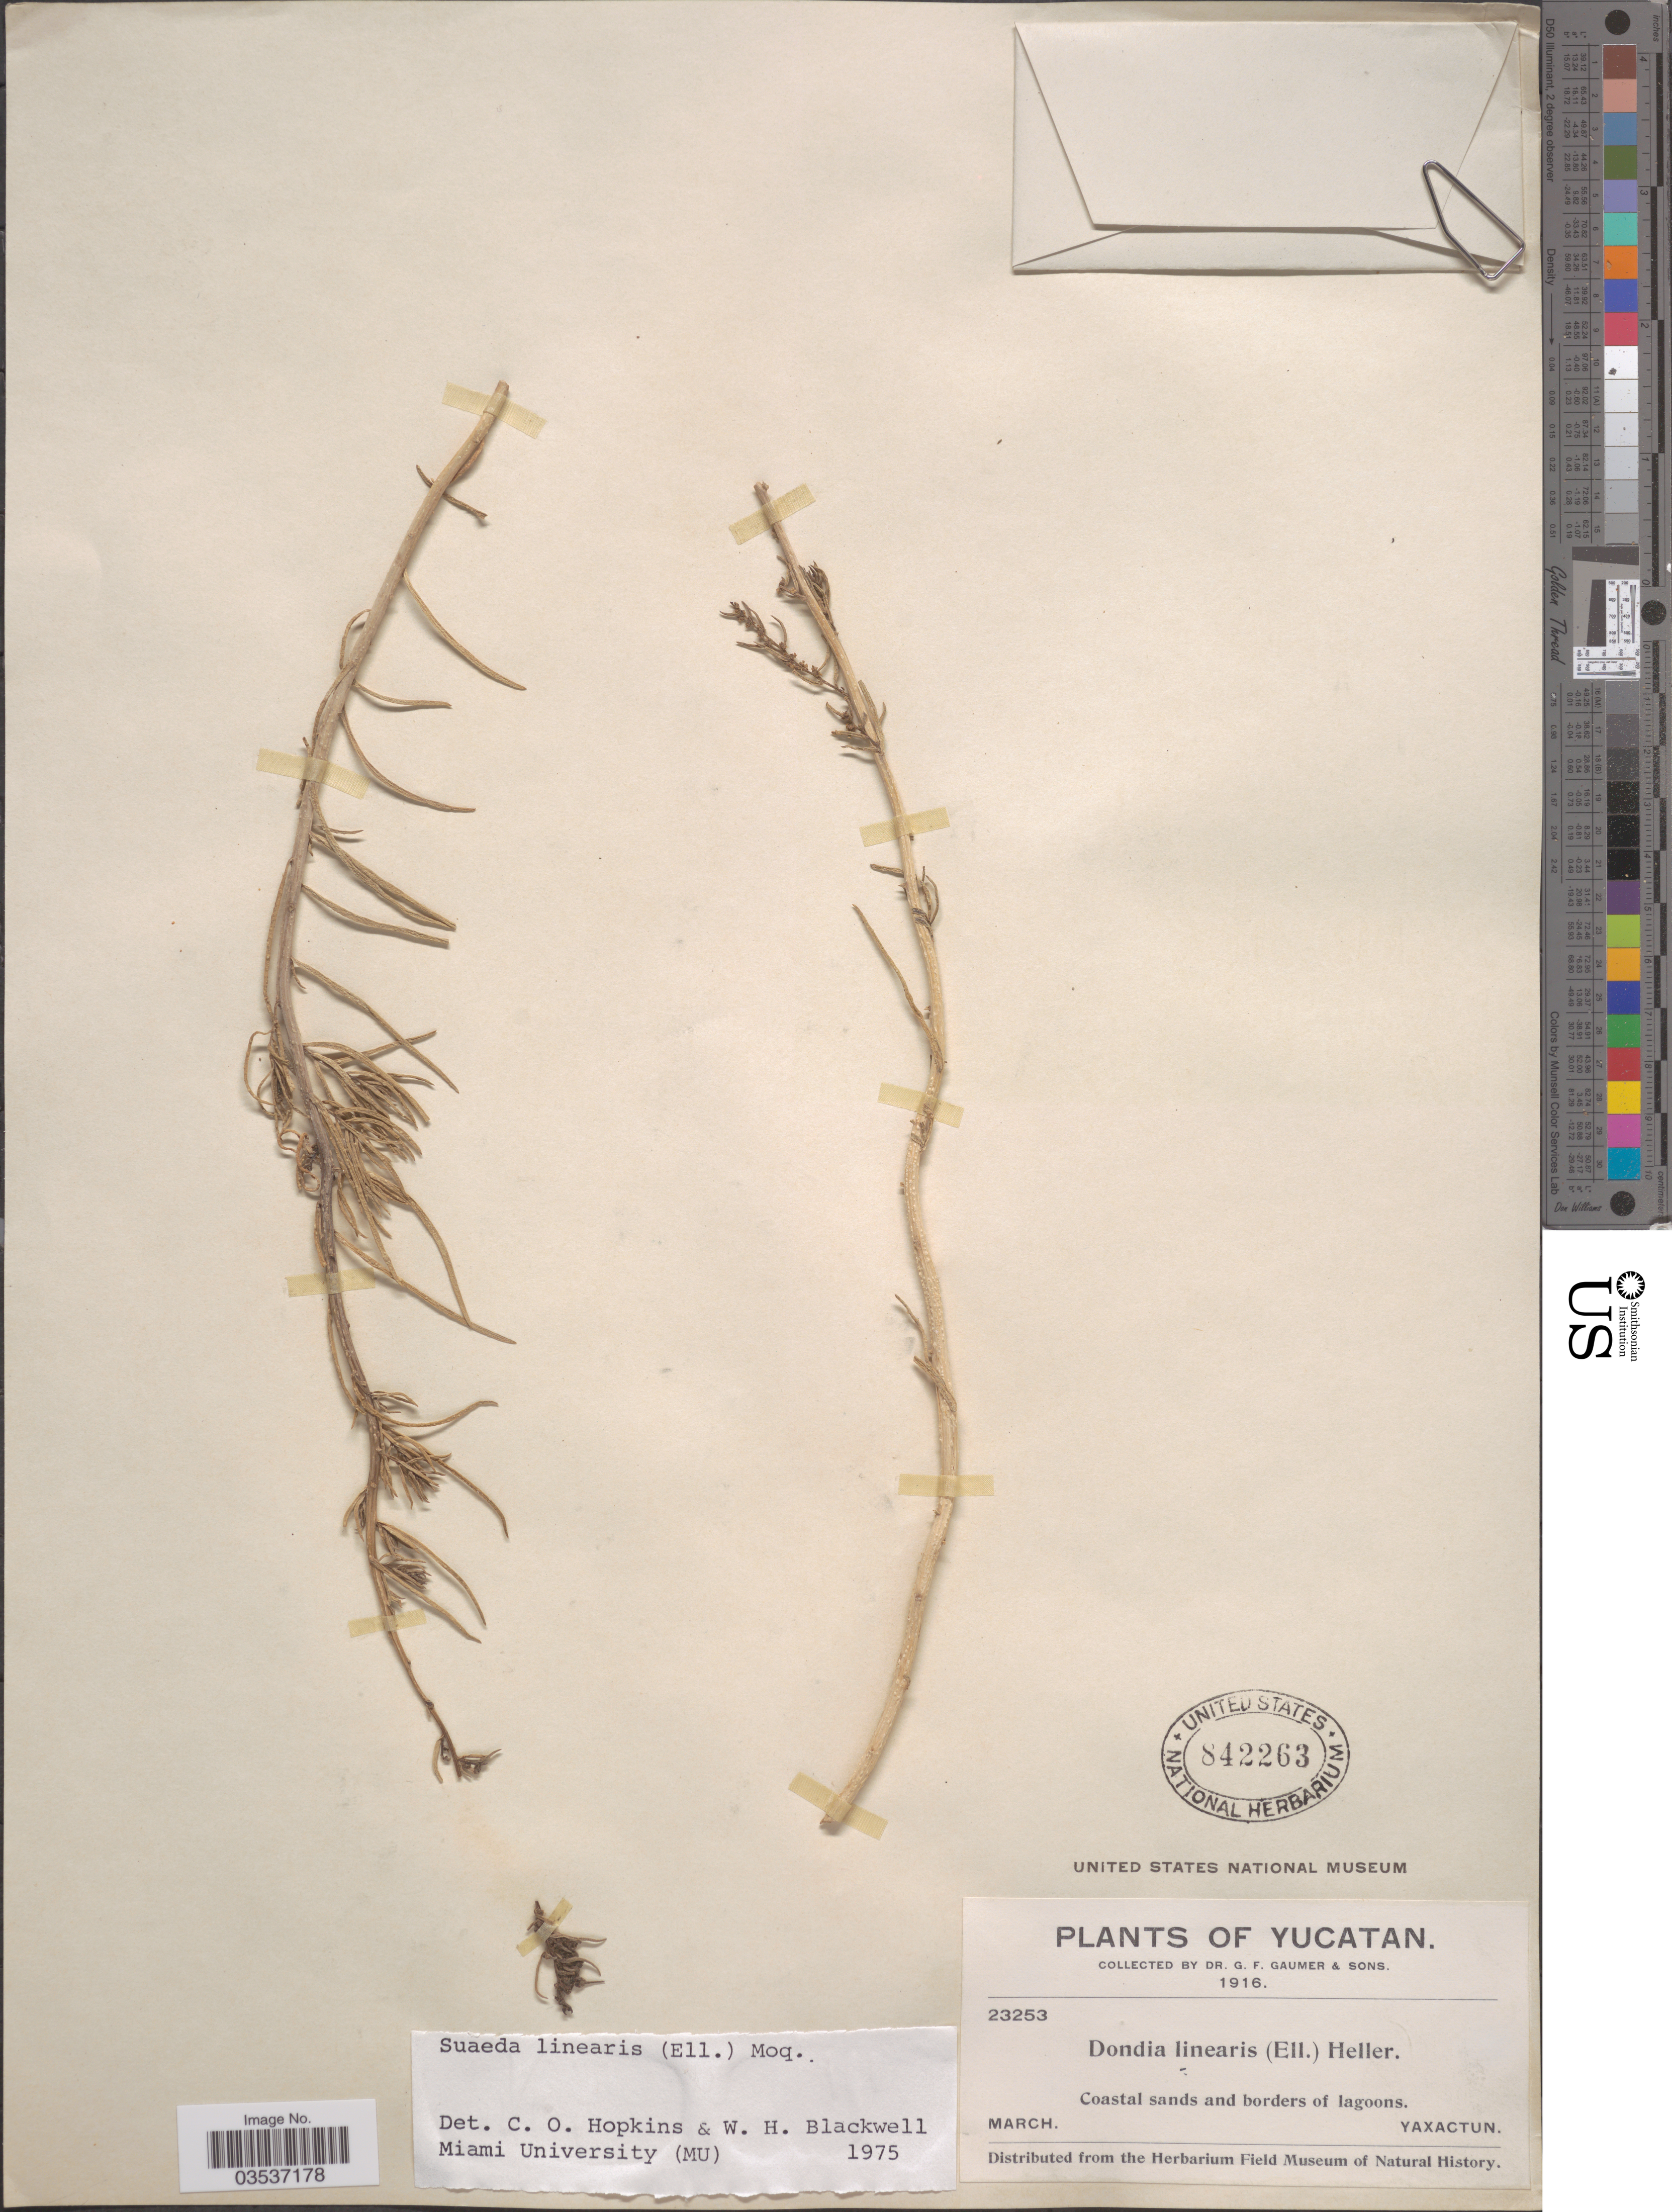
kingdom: Plantae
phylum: Tracheophyta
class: Magnoliopsida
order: Caryophyllales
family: Amaranthaceae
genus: Suaeda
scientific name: Suaeda linearis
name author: (Elliott) Moq.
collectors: G. F. Gaumer & Sons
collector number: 23253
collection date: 1916-03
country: Mexico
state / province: Yucatán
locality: Yaxactun.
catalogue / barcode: US 842263